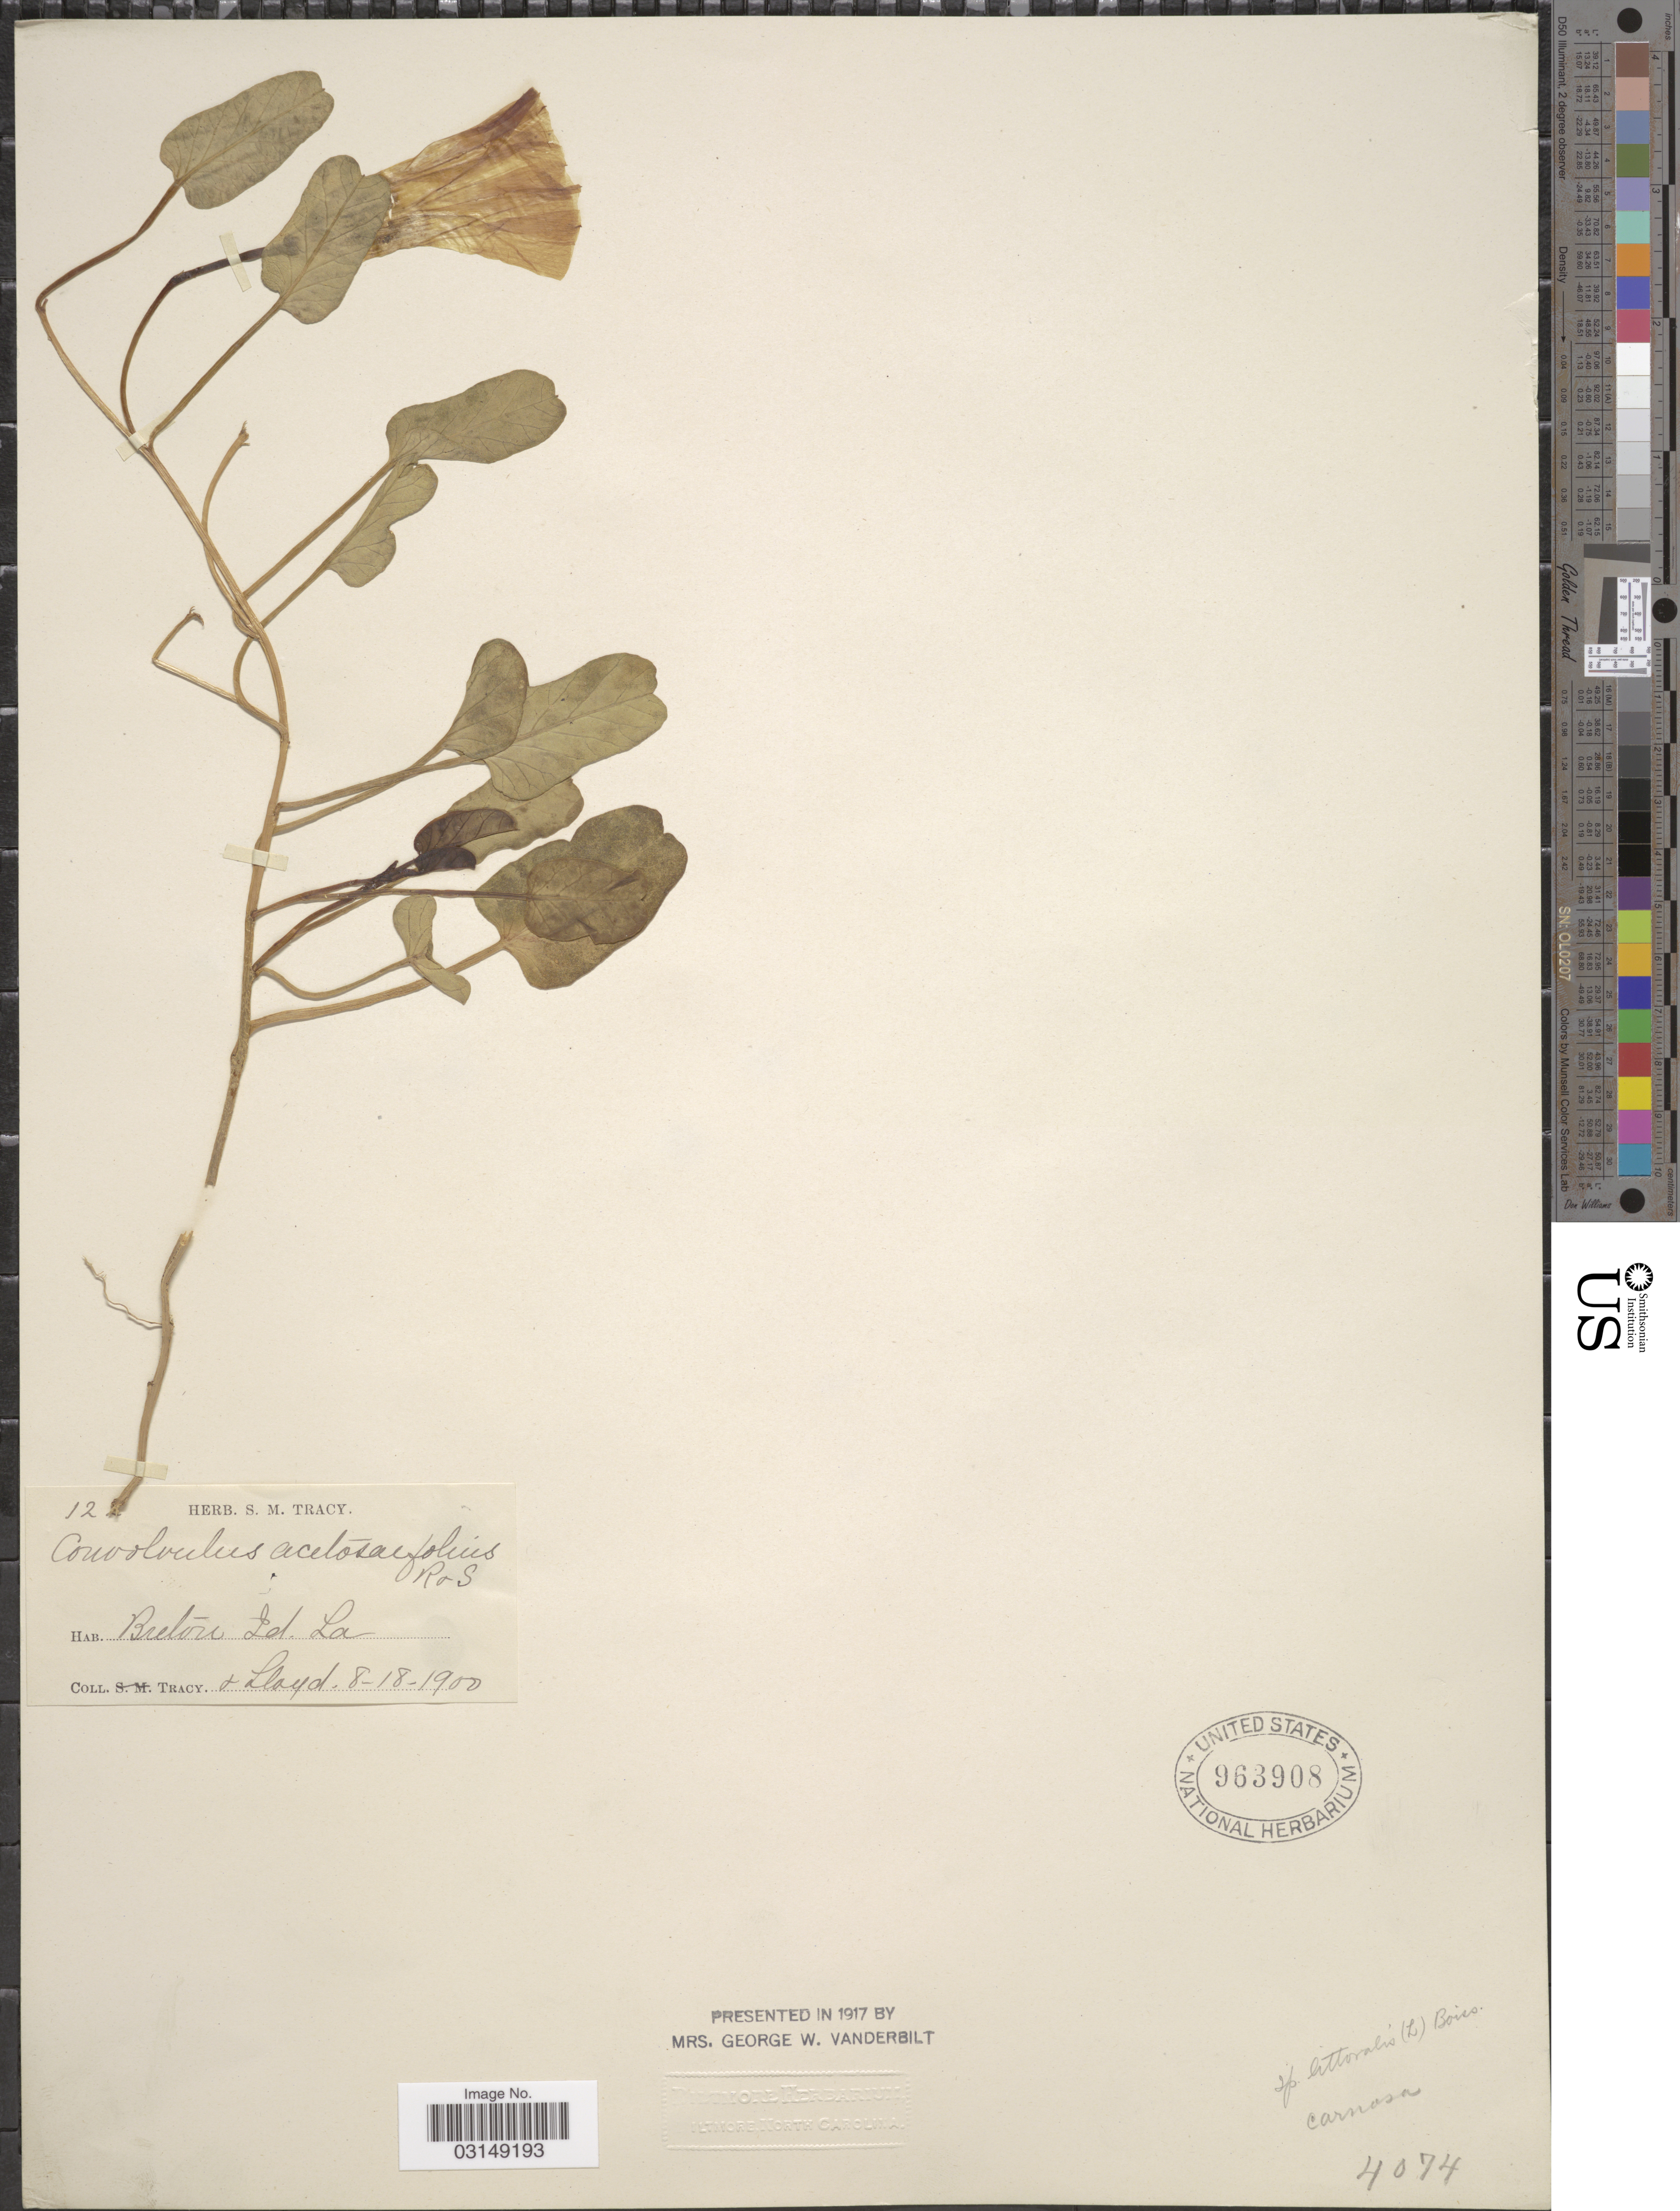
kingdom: Plantae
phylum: Tracheophyta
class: Magnoliopsida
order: Solanales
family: Convolvulaceae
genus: Ipomoea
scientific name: Ipomoea stolonifera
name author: (Cirillo) J.F. Gmel.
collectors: -. Tracy & -- Lloyd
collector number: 12!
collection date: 1900-08-18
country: United States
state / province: Louisiana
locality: Breton Id. La.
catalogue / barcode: US 963908